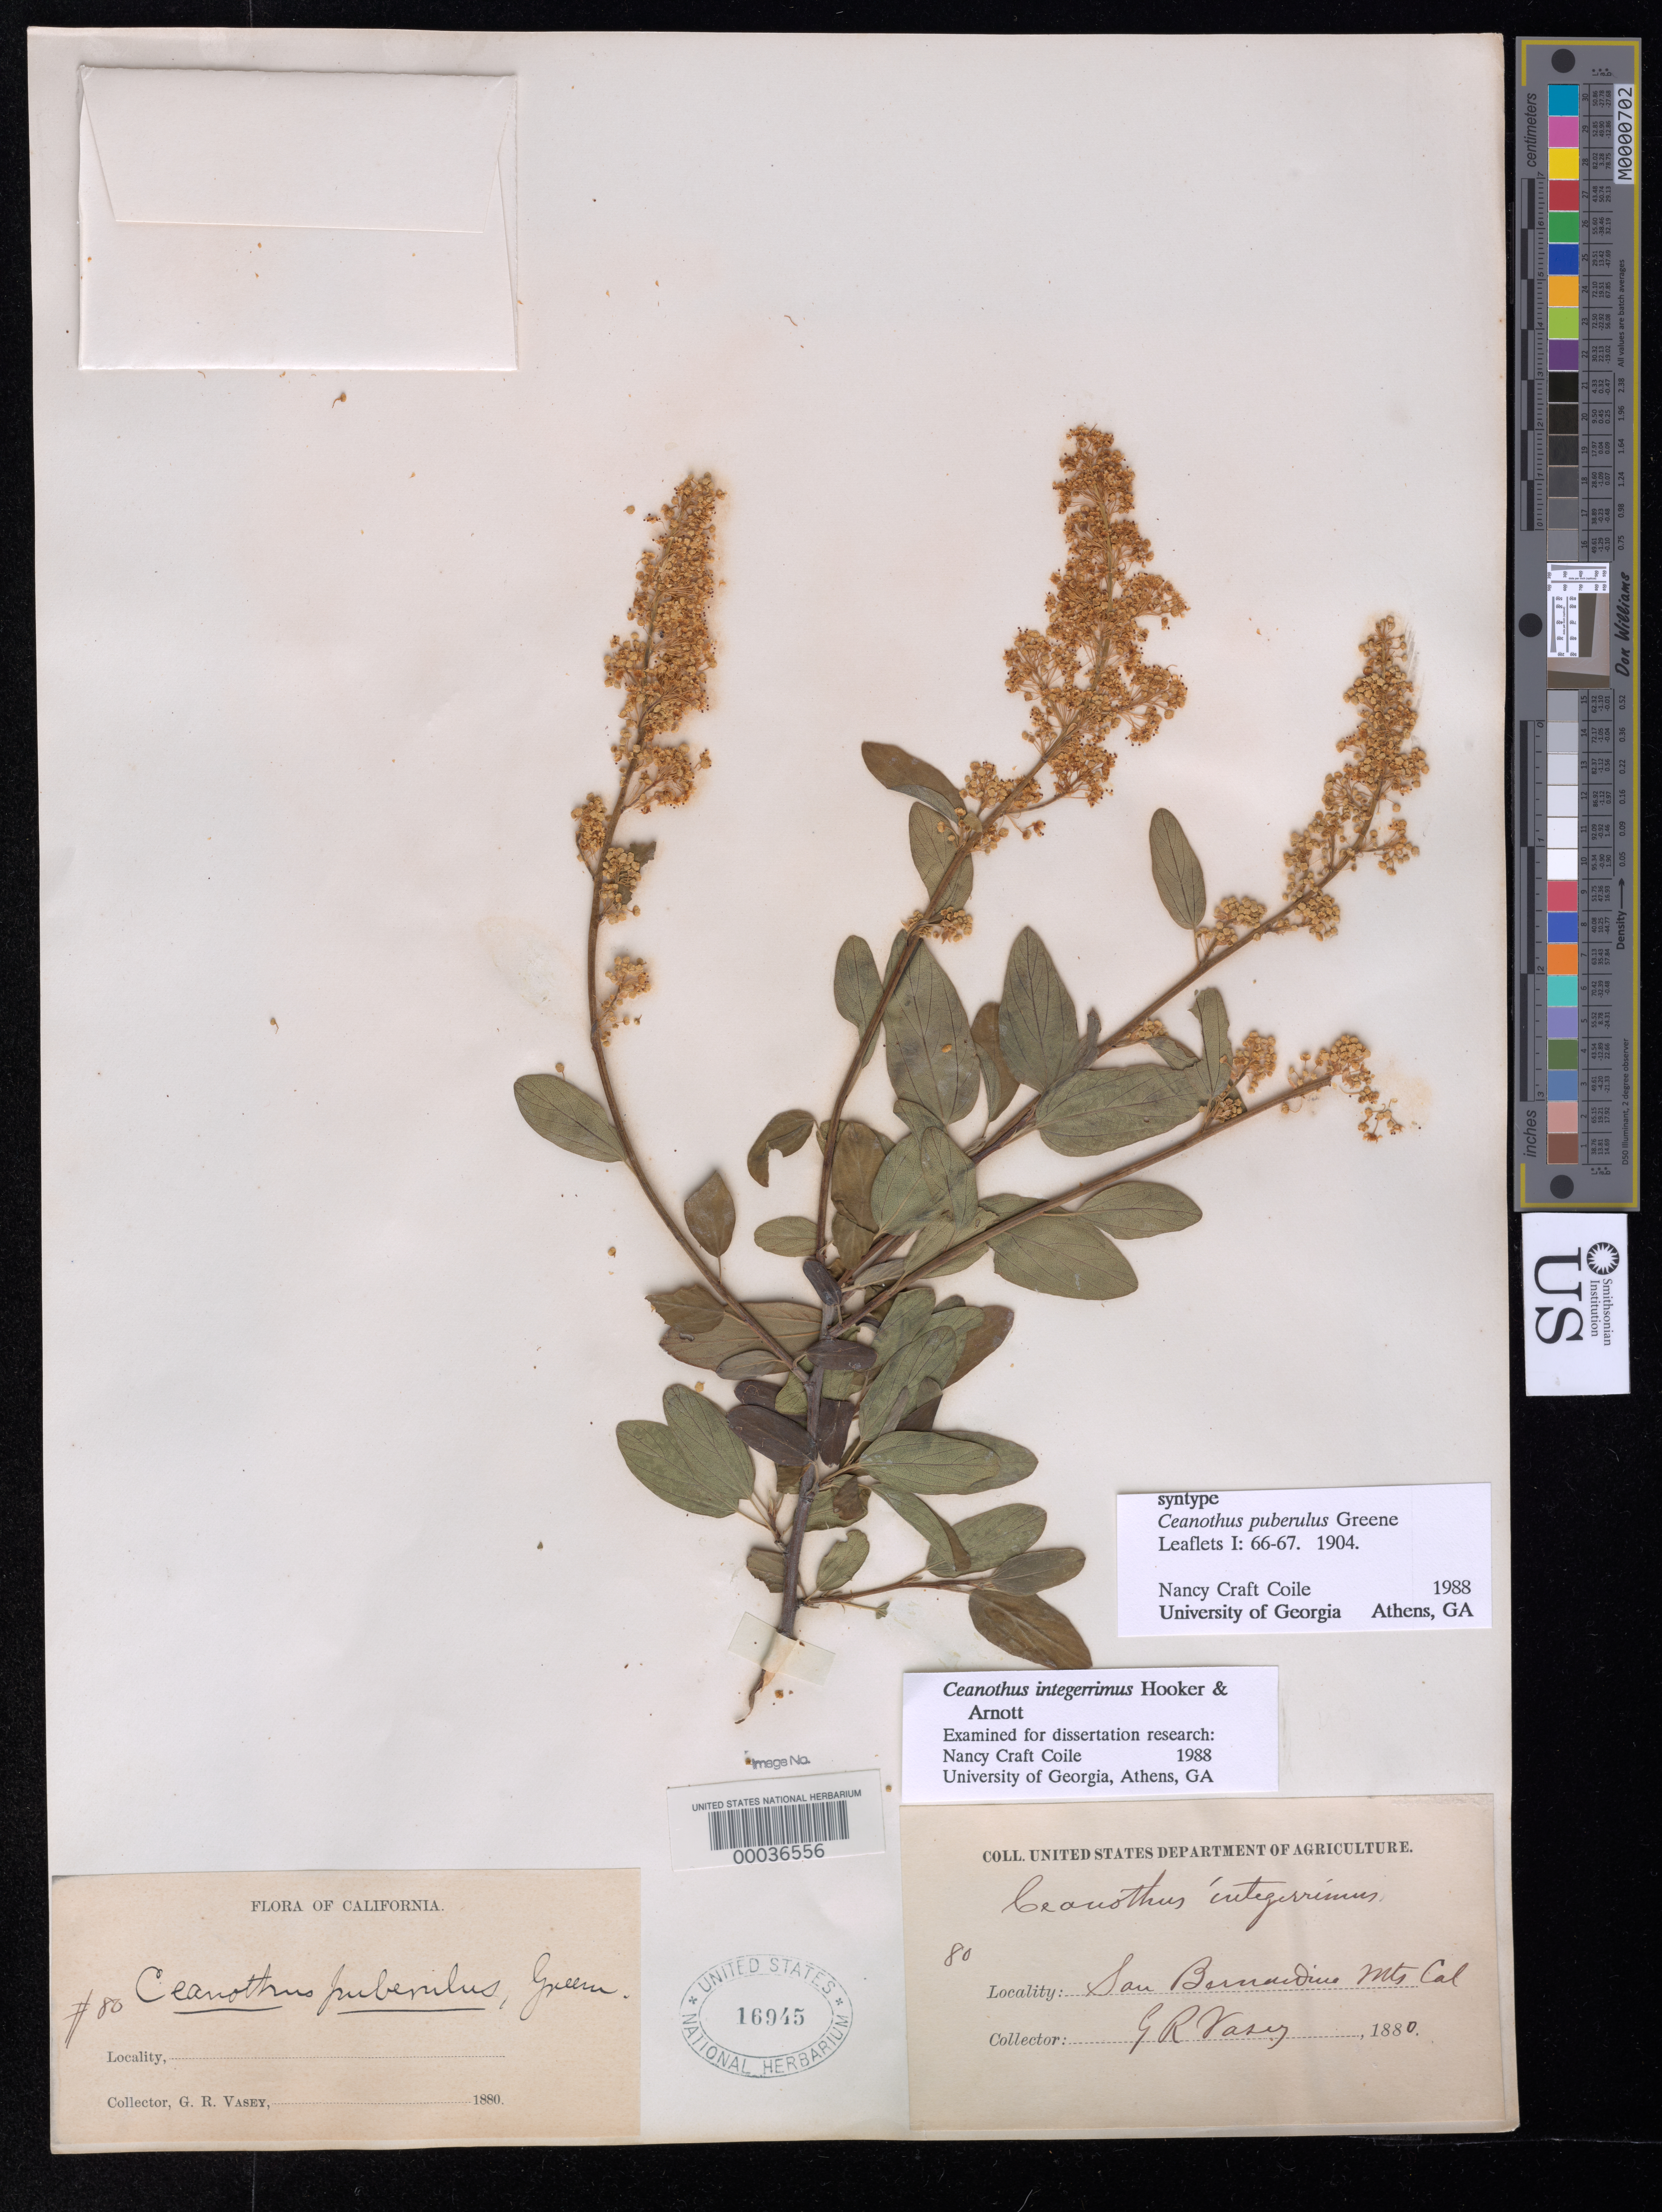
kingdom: Plantae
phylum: Tracheophyta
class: Magnoliopsida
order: Rosales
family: Rhamnaceae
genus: Ceanothus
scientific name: Ceanothus puberulus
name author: Greene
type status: Syntype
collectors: G. R. Vasey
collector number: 80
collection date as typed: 1880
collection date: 1880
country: United States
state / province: California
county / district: San Bernardino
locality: San Bernardino Mountains.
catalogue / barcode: US 16945